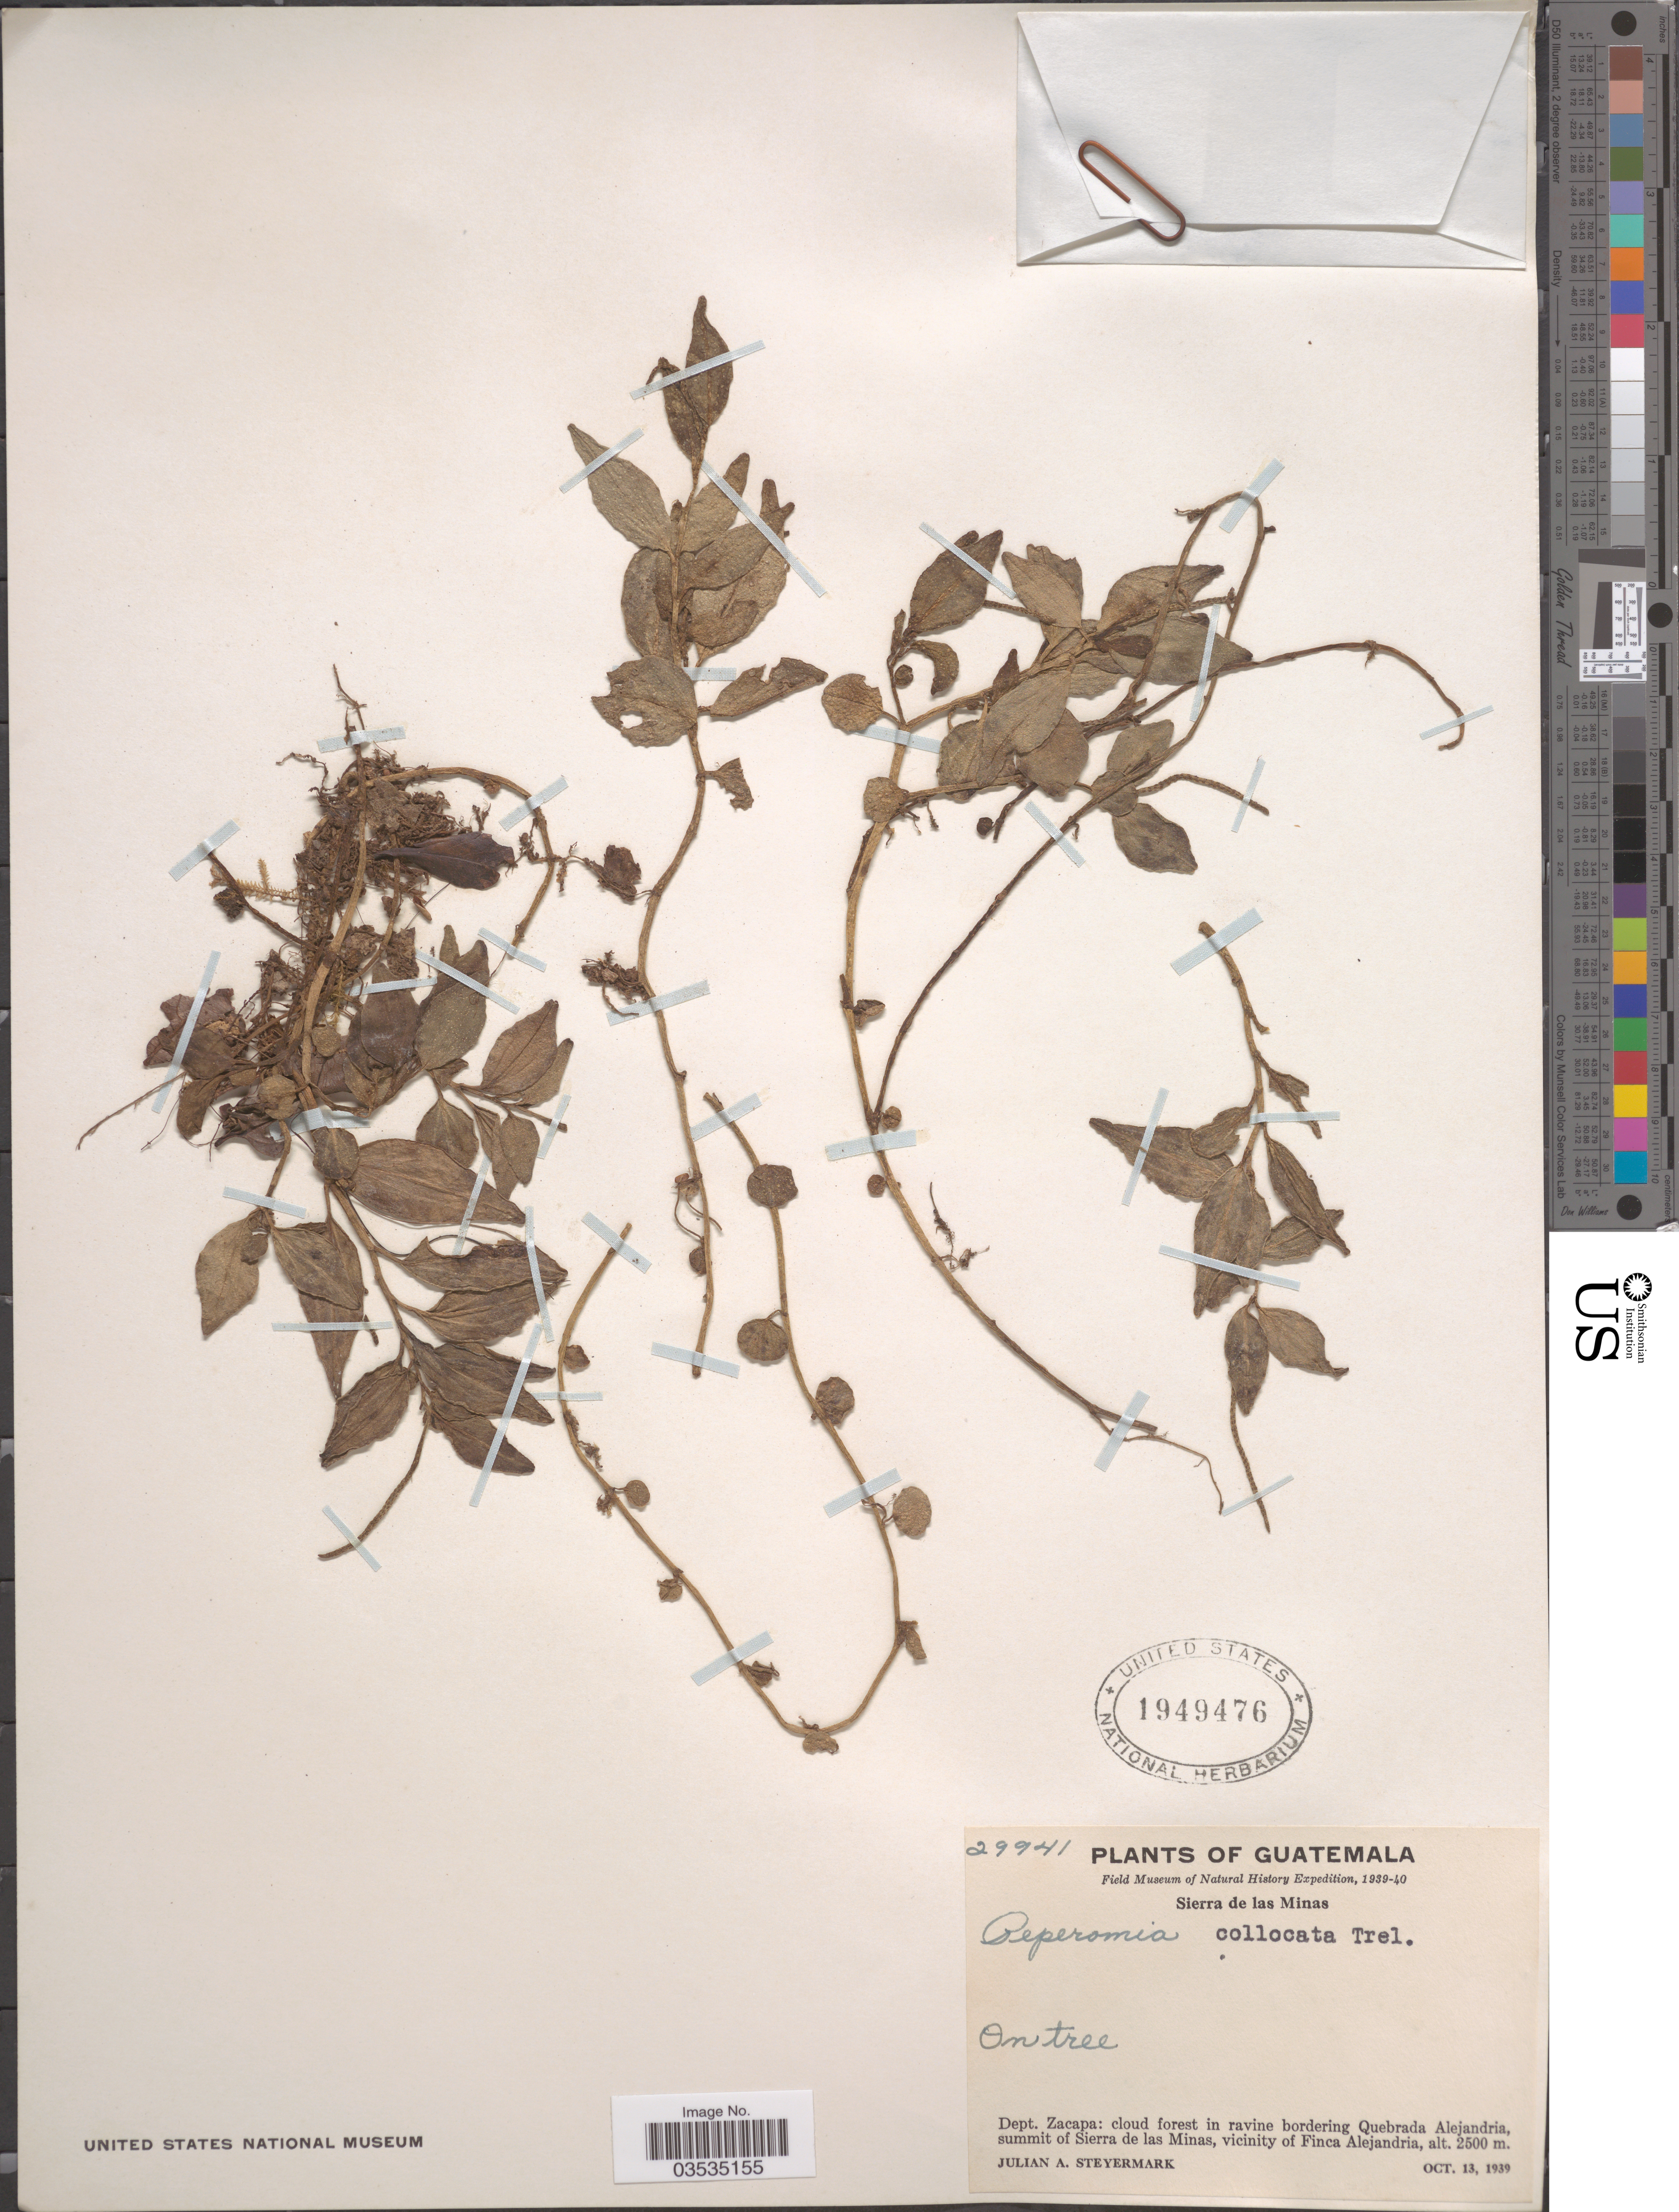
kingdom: Plantae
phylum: Tracheophyta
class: Magnoliopsida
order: Piperales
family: Piperaceae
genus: Peperomia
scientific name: Peperomia heterophylla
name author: Miq.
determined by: Jiménez, José Estaban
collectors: J. Steyermark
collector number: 29941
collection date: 1939-10-13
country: Guatemala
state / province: Zacapa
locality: Sierra de las Minas. Dept. Zacapa: cloud forest in ravine bordering Quebrada Alejandria, summit of Sierra de las Minas, vicinity of Finca Alejandria.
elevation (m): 2500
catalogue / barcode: US 1949476